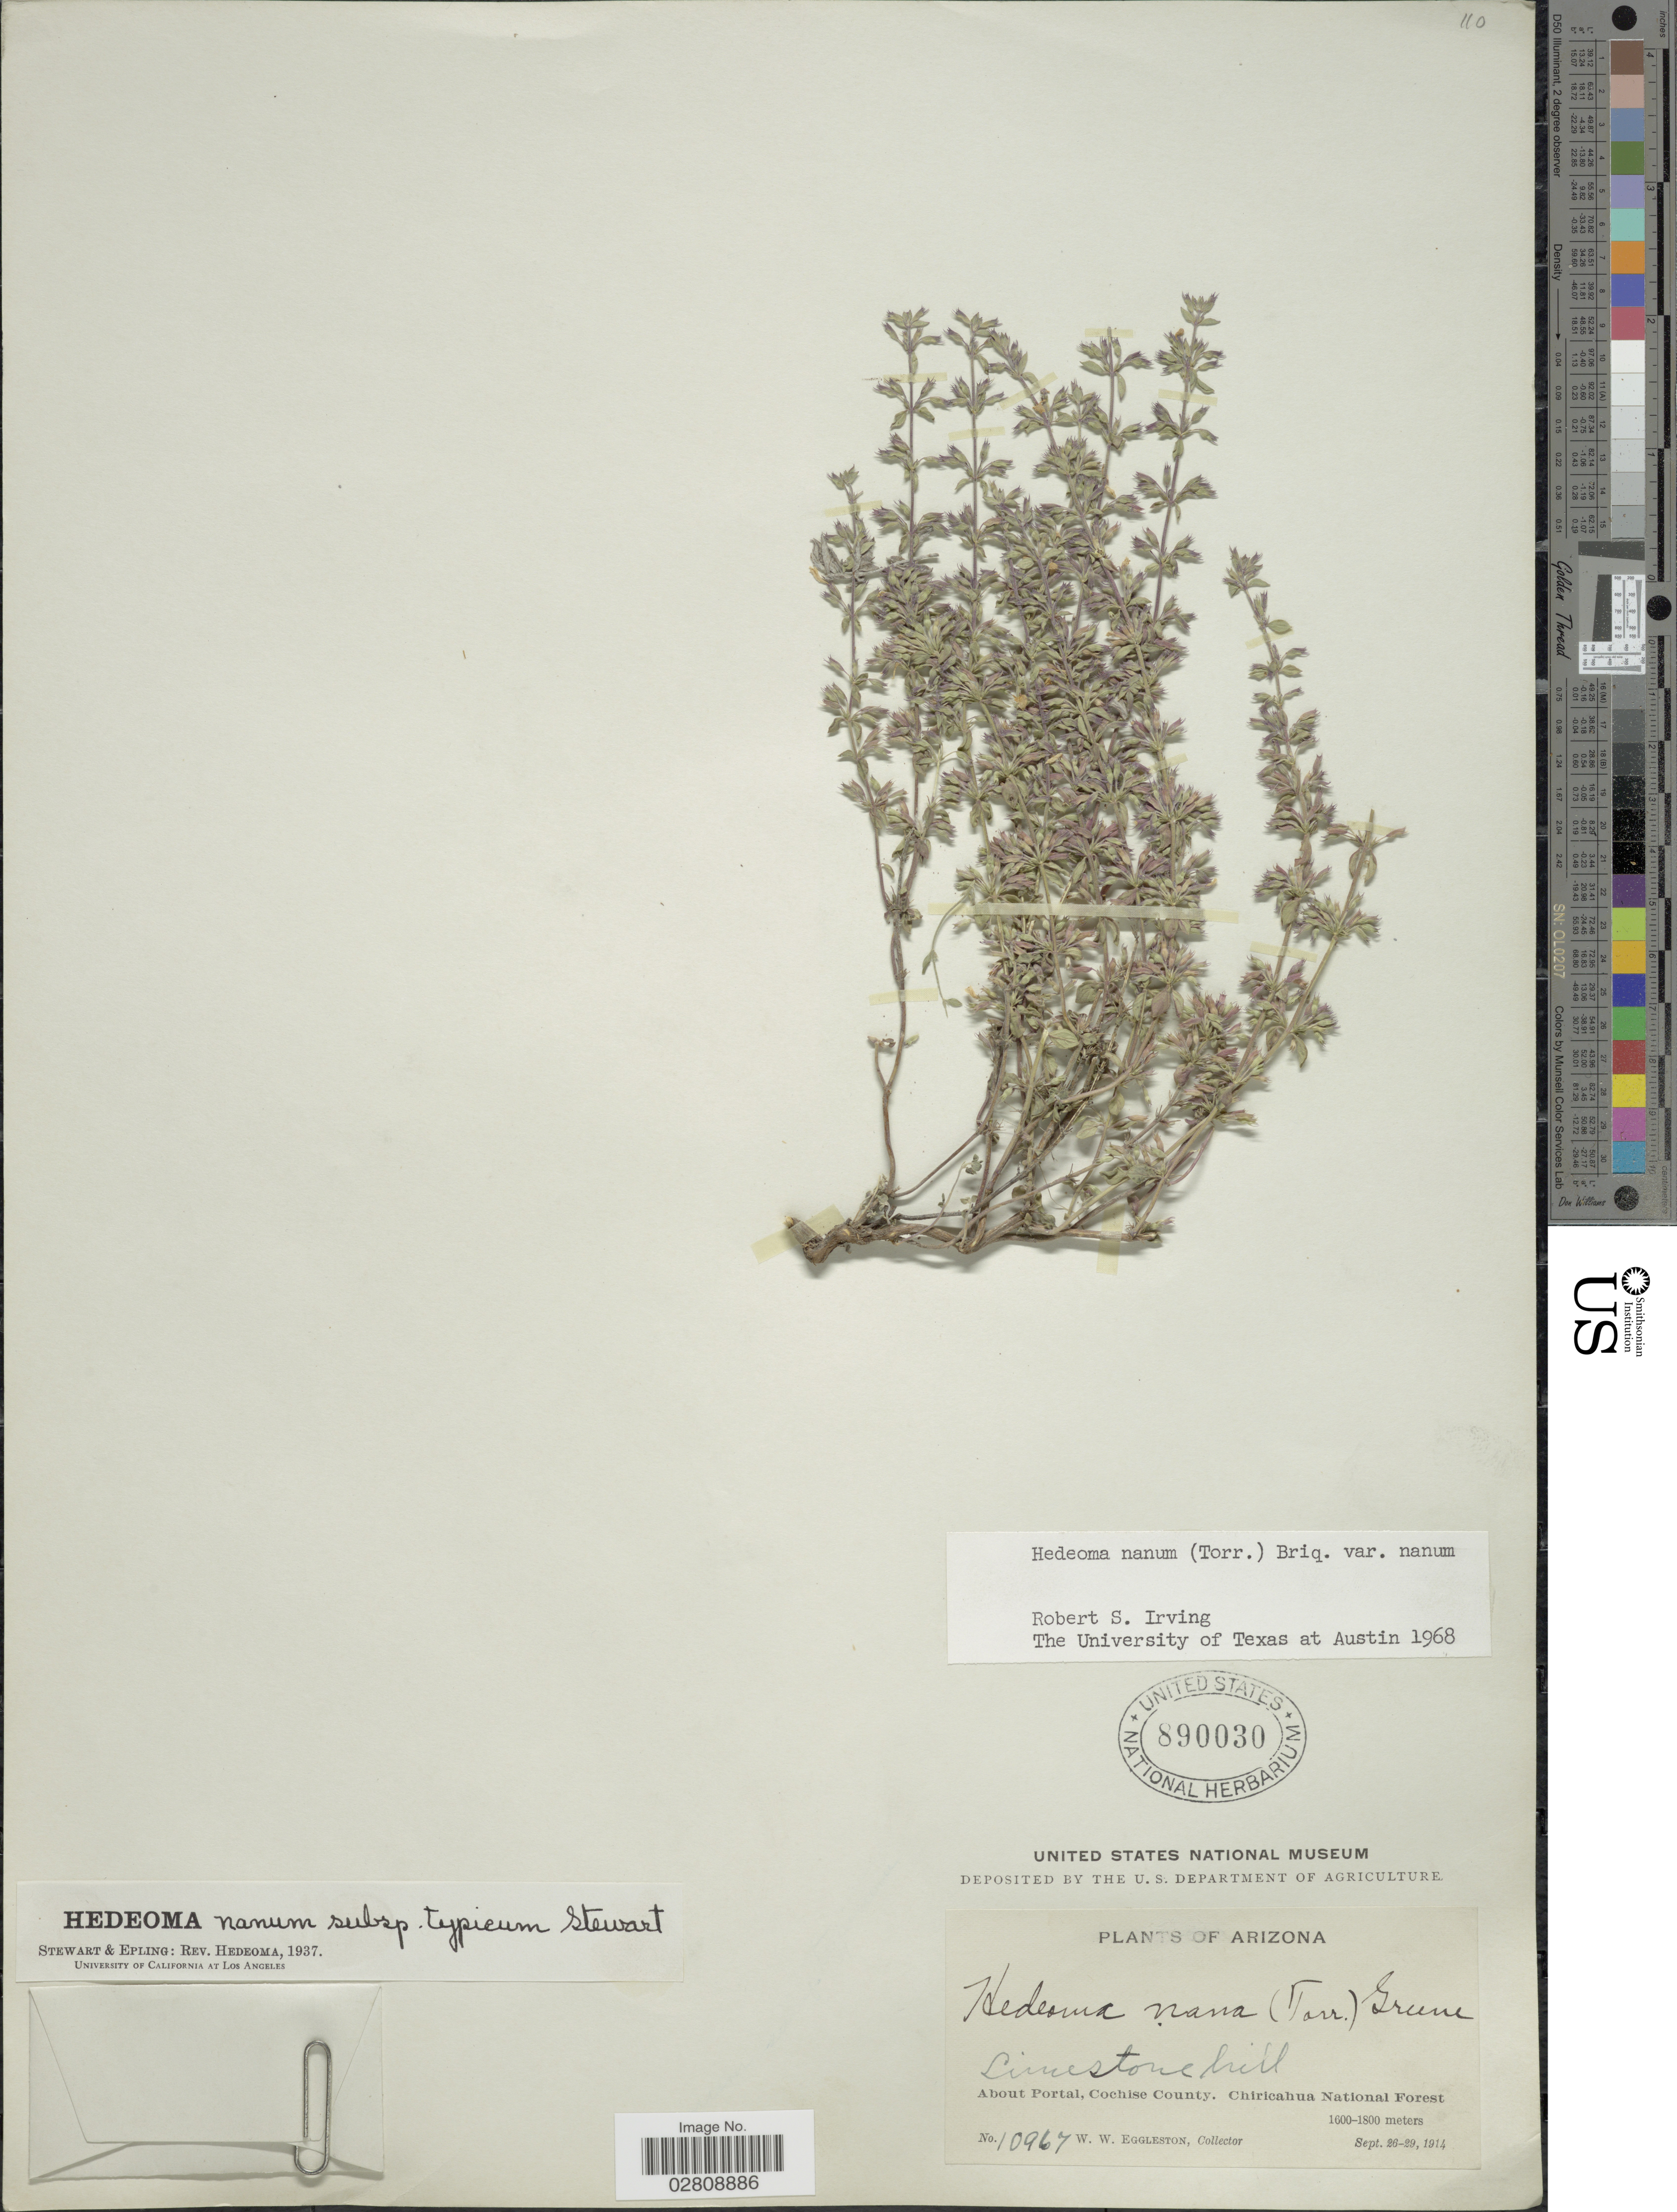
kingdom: Plantae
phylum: Tracheophyta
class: Magnoliopsida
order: Lamiales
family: Lamiaceae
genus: Hedeoma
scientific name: Hedeoma nana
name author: (Torr.) Briq.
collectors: W. W. Eggleston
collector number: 10967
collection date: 1914-09-26/1914-09-29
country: United States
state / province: Arizona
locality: Limestone hill. About Portal, Cochise County. Chiricahua National Forest.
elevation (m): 1600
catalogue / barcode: US 890030